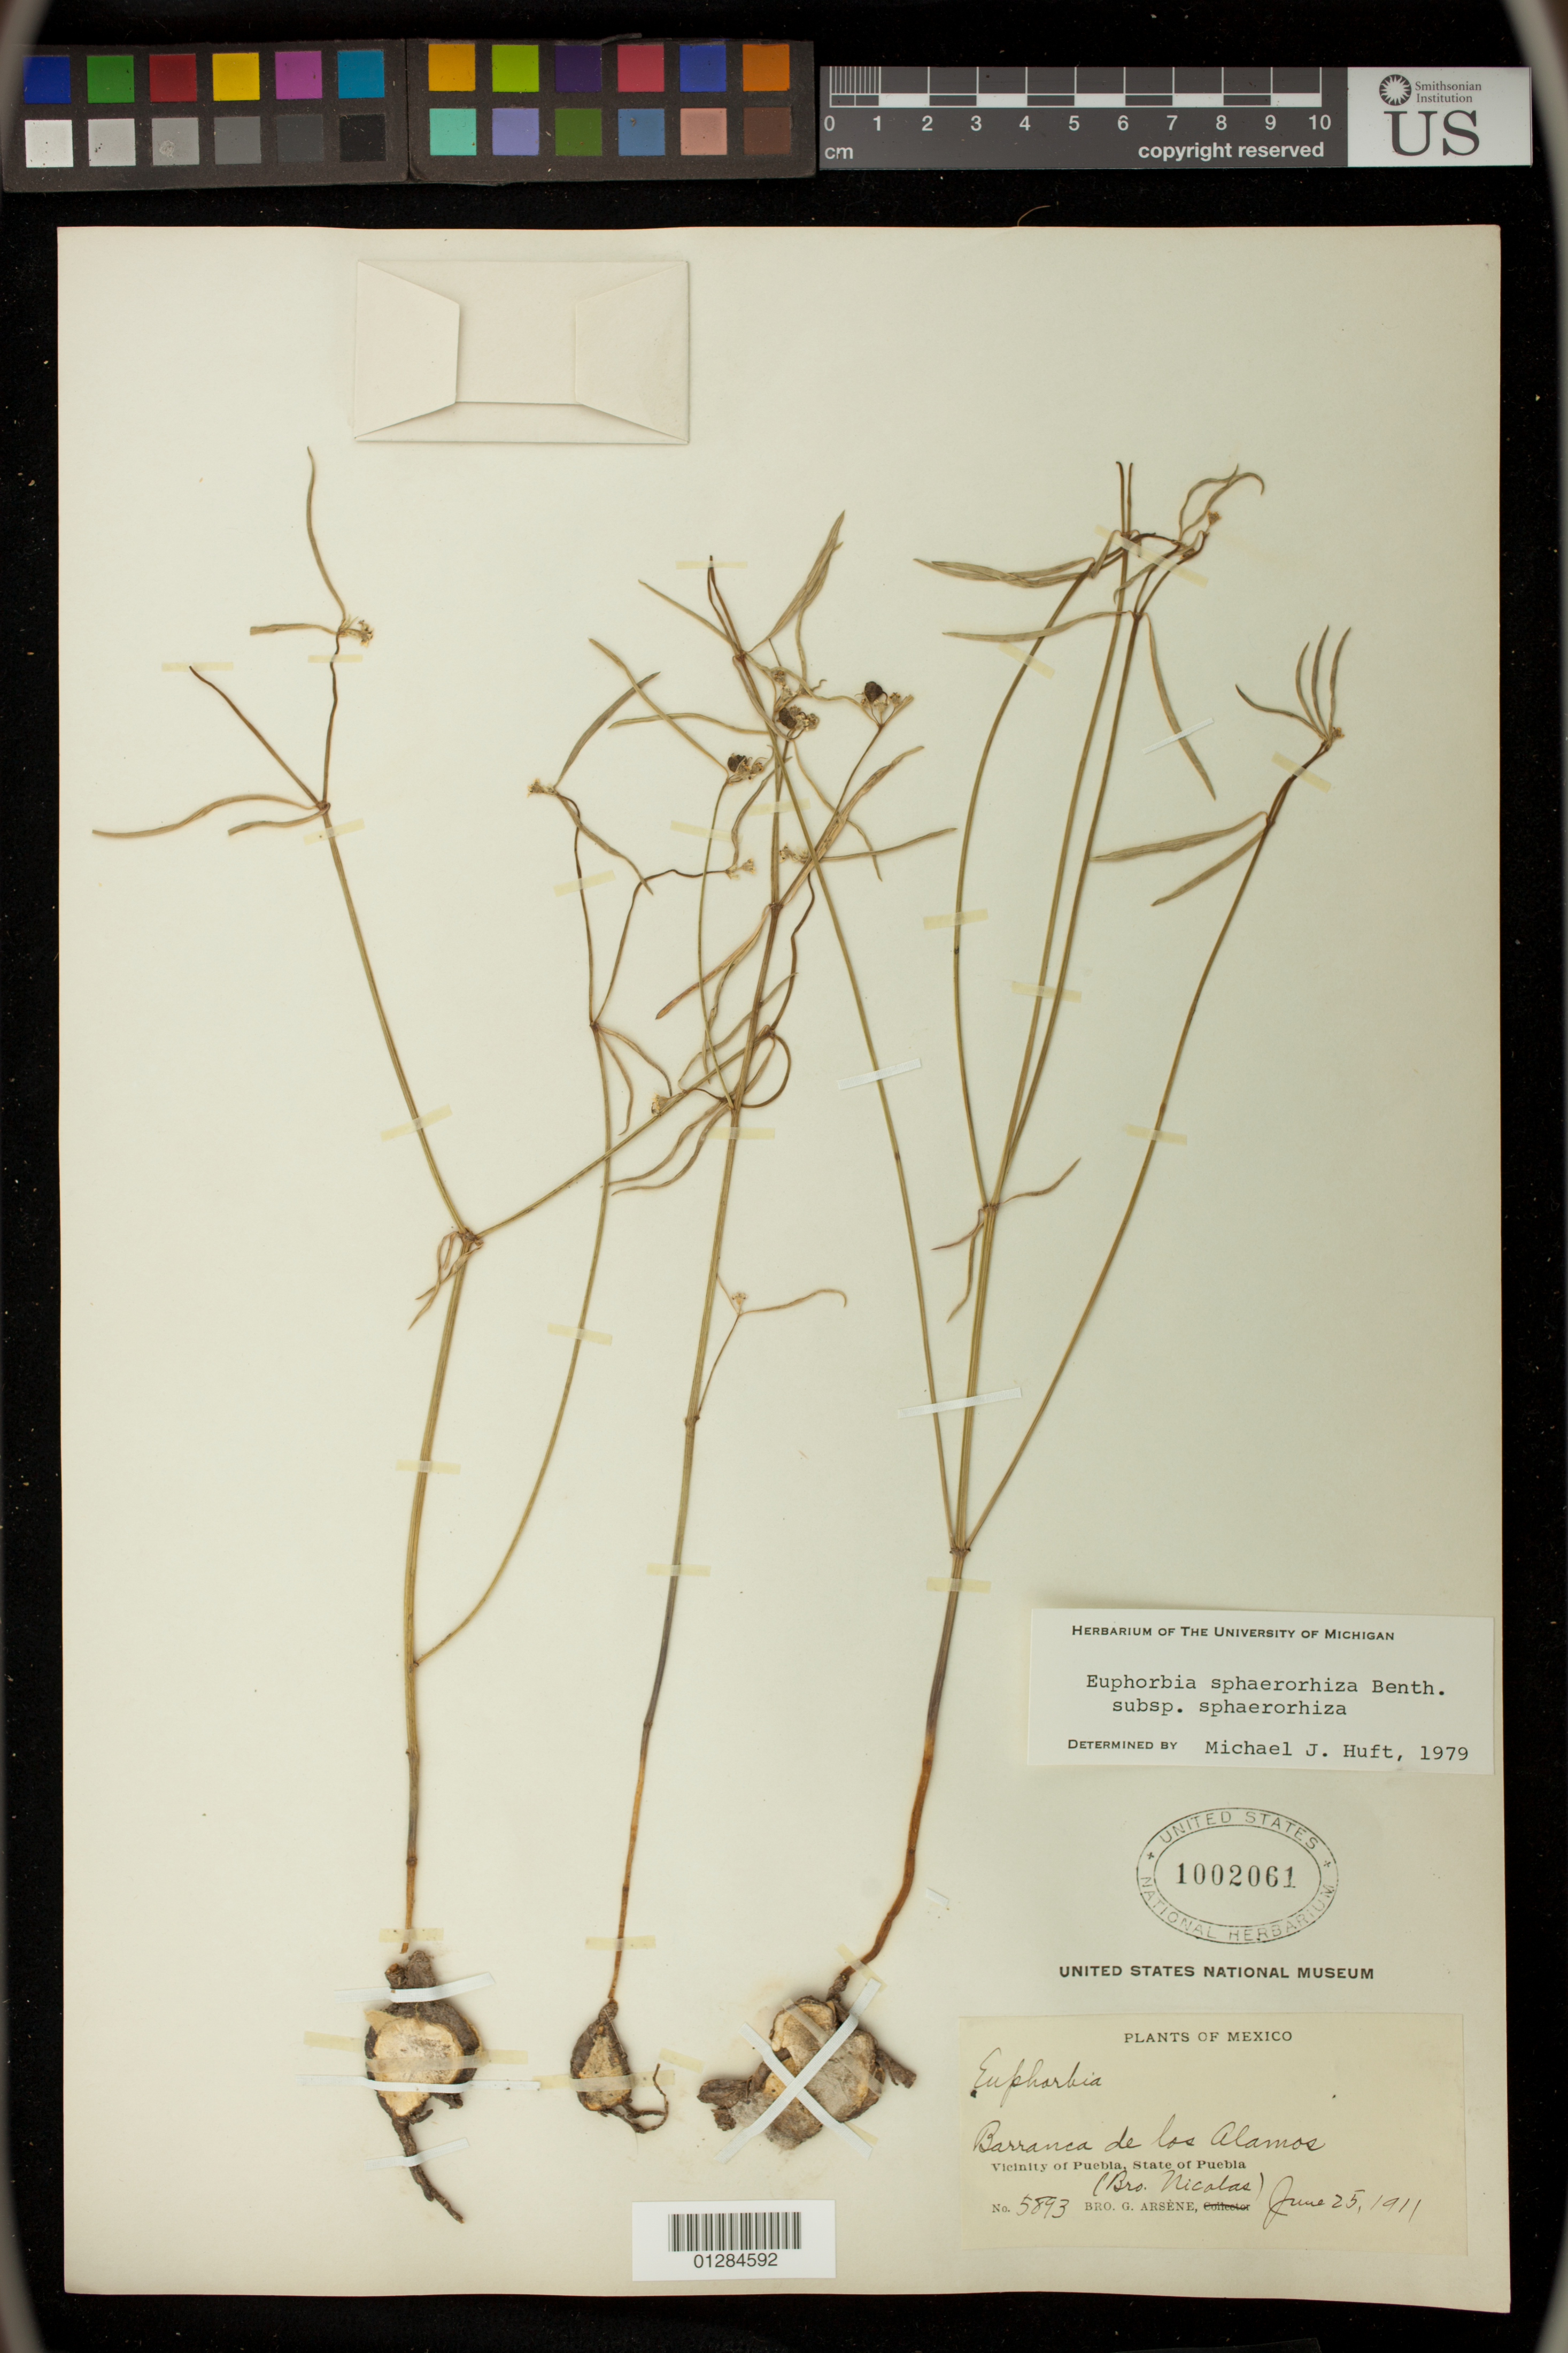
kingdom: Plantae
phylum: Tracheophyta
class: Magnoliopsida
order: Malpighiales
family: Euphorbiaceae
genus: Euphorbia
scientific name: Euphorbia sphaerorhiza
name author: Benth.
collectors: B. Nicolas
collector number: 5893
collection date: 1911-06-25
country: Mexico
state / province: Puebla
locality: Puebla, Barranca de los Alamos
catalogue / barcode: US 1002061